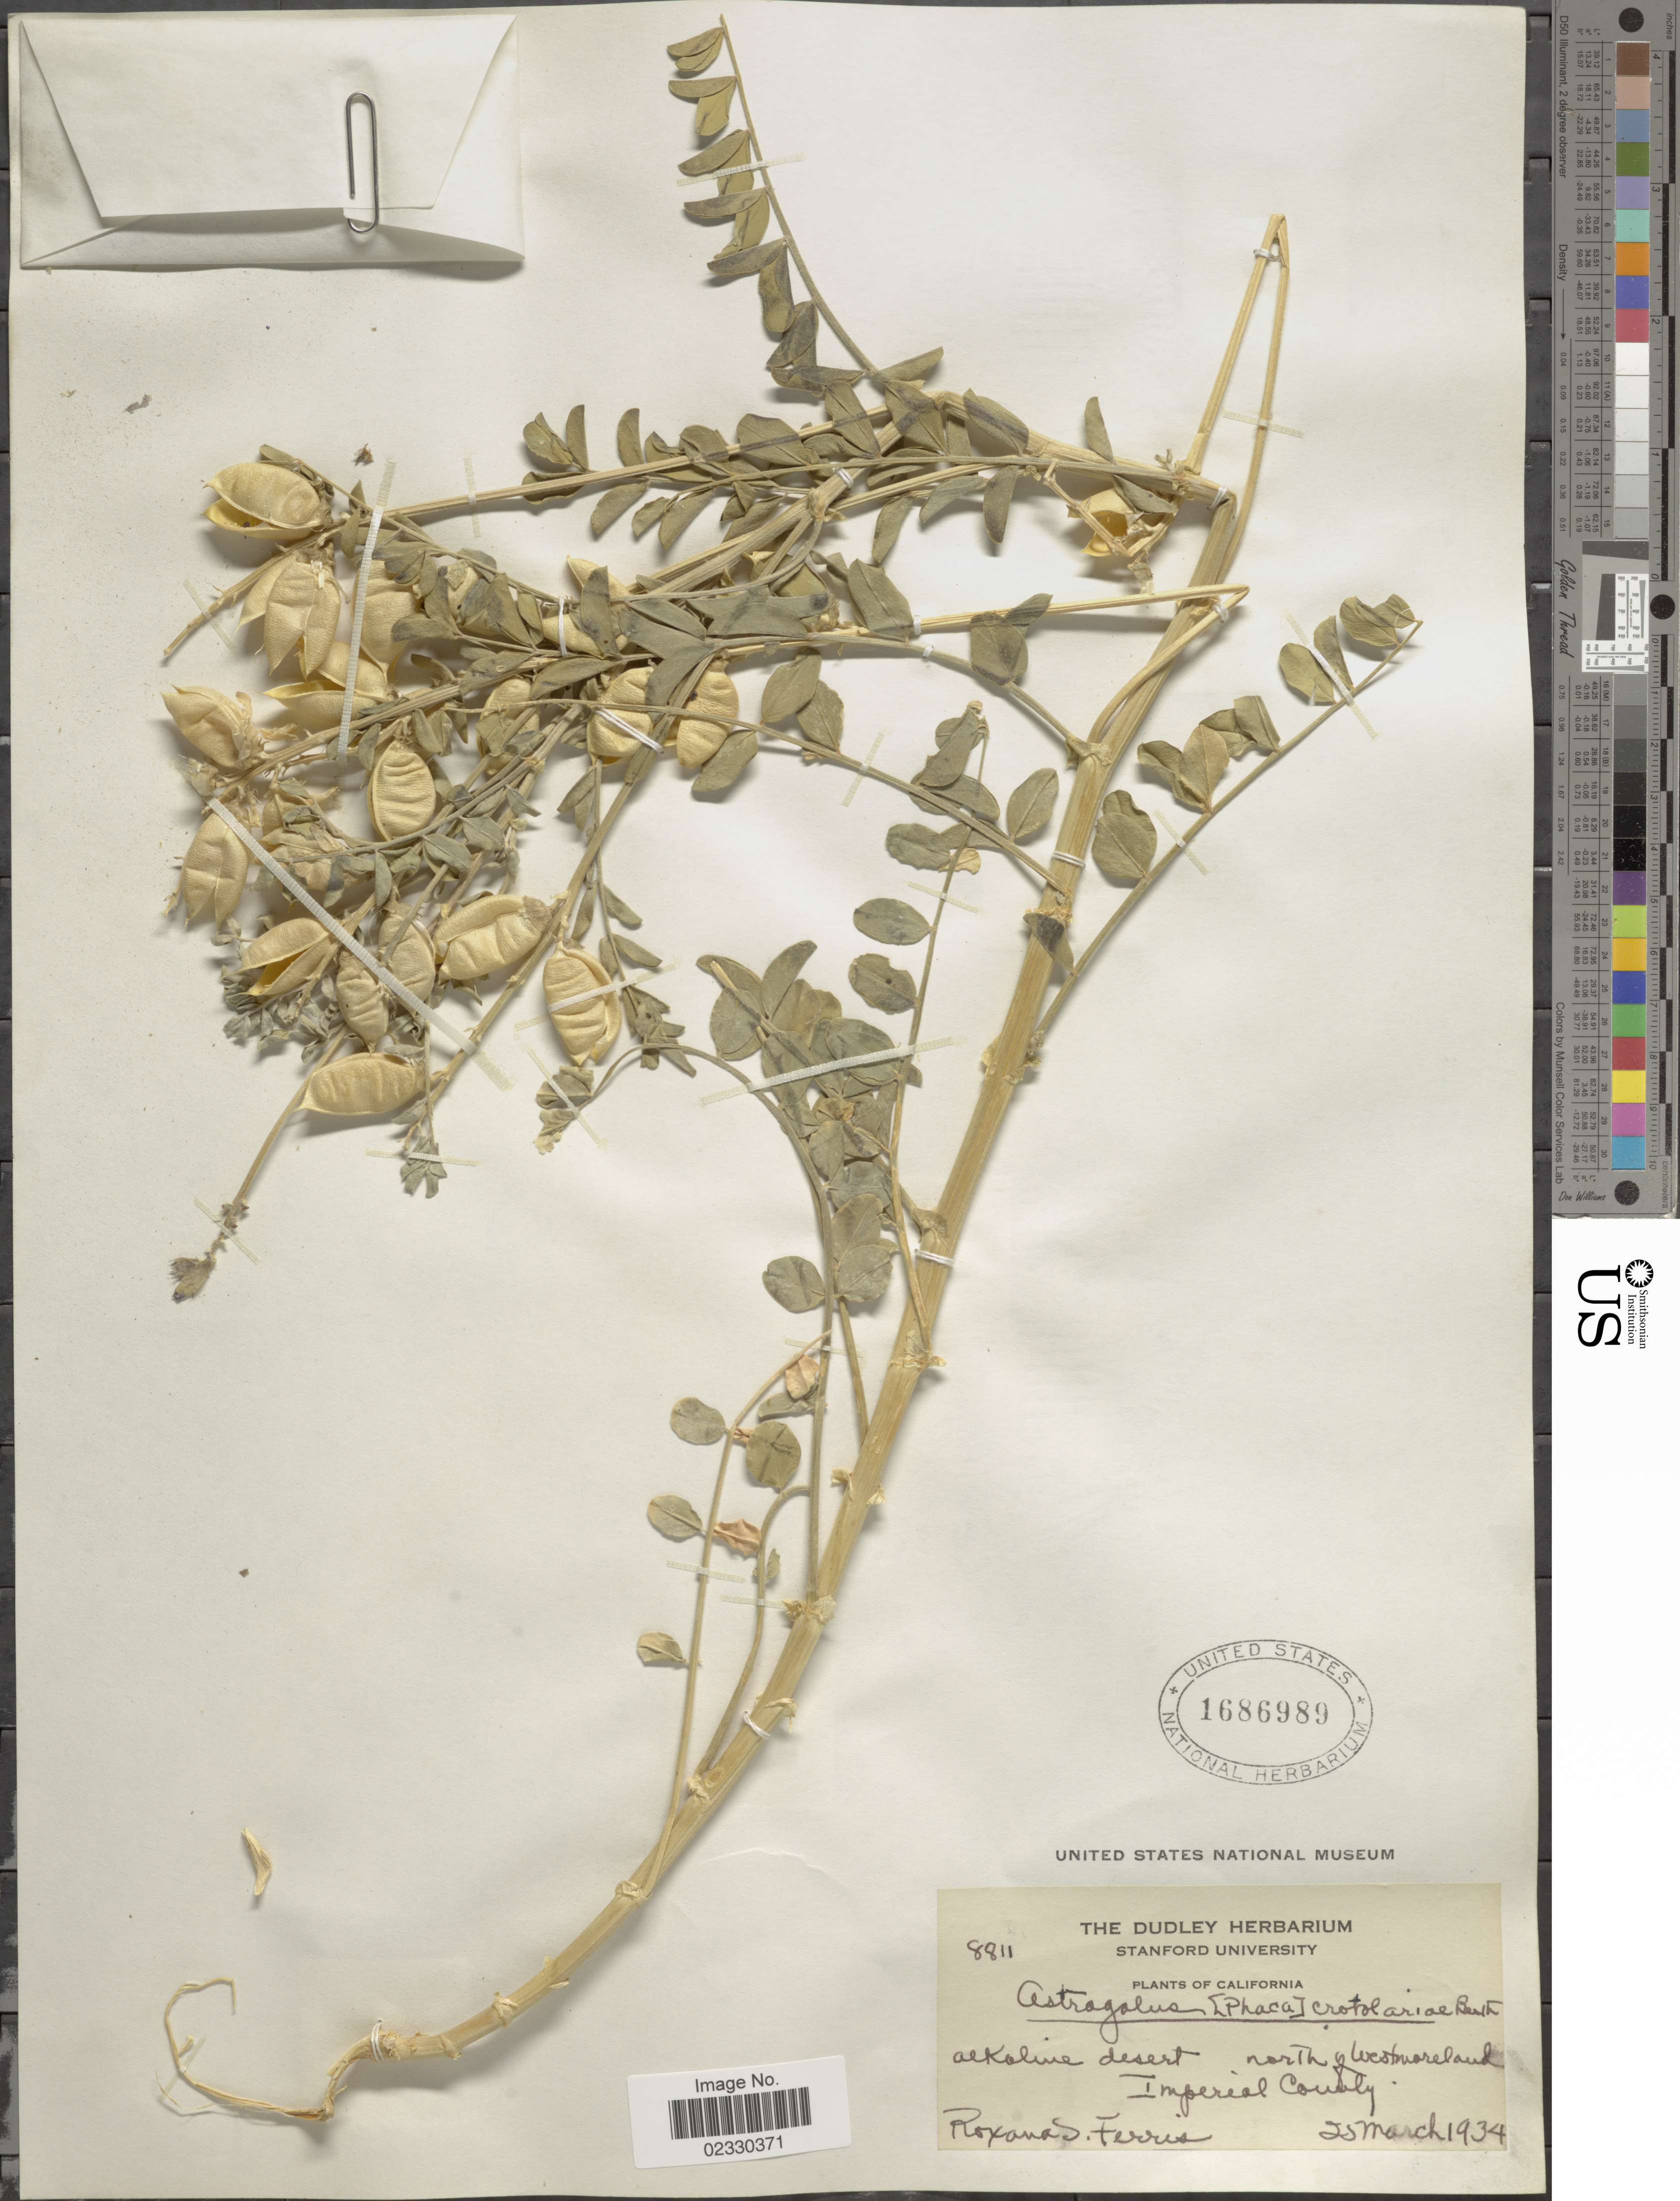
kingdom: Plantae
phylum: Tracheophyta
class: Magnoliopsida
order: Fabales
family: Fabaceae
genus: Astragalus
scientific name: Astragalus crotalariae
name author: A. Gray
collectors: R. S. Ferris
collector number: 8811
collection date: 1934-03-25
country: United States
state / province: California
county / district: Imperial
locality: Alkaline desert, north of Westmoreland [Westmorland], Imperial County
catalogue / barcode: US 1686989